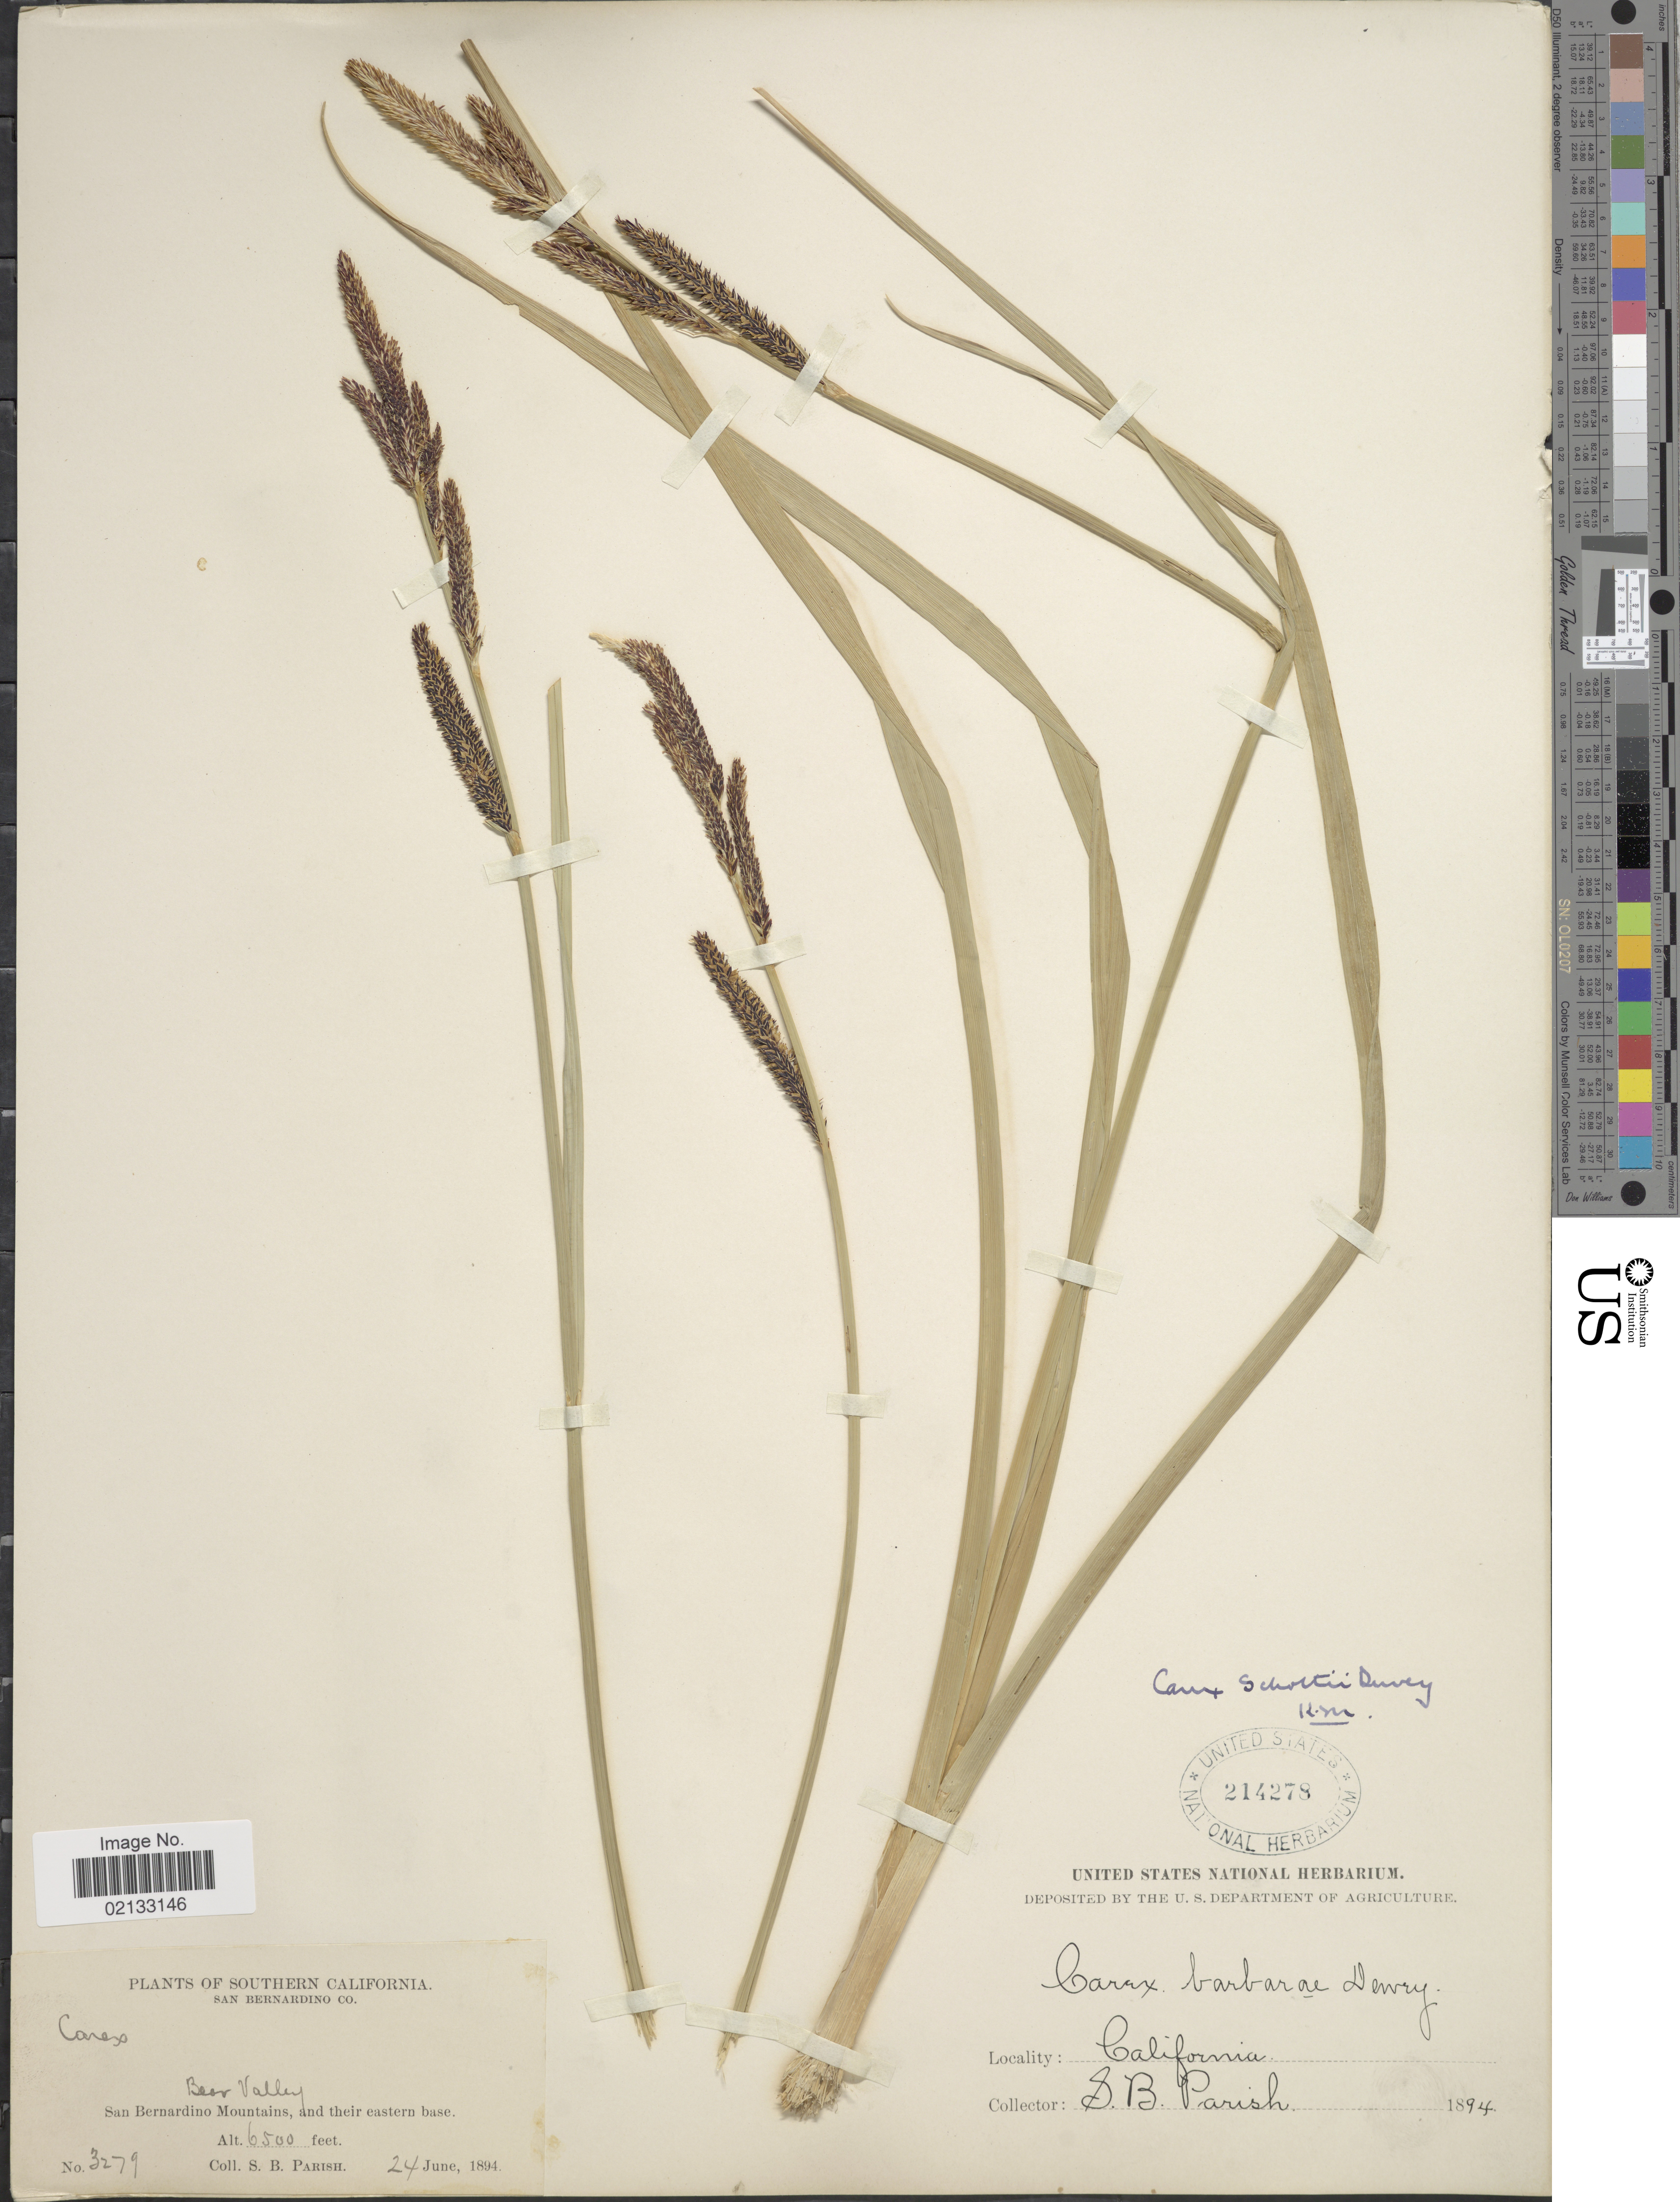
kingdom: Plantae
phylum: Tracheophyta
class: Liliopsida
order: Poales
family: Cyperaceae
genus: Carex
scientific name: Carex schottii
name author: Dewey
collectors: S. B. Parish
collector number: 3279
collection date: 1894-06-24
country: United States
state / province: California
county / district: San Bernardino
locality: Southern California. San Bernardino Co. Bear Valley. San Bernardino Mountains, and their eastern base.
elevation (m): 1981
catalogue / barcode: US 214278